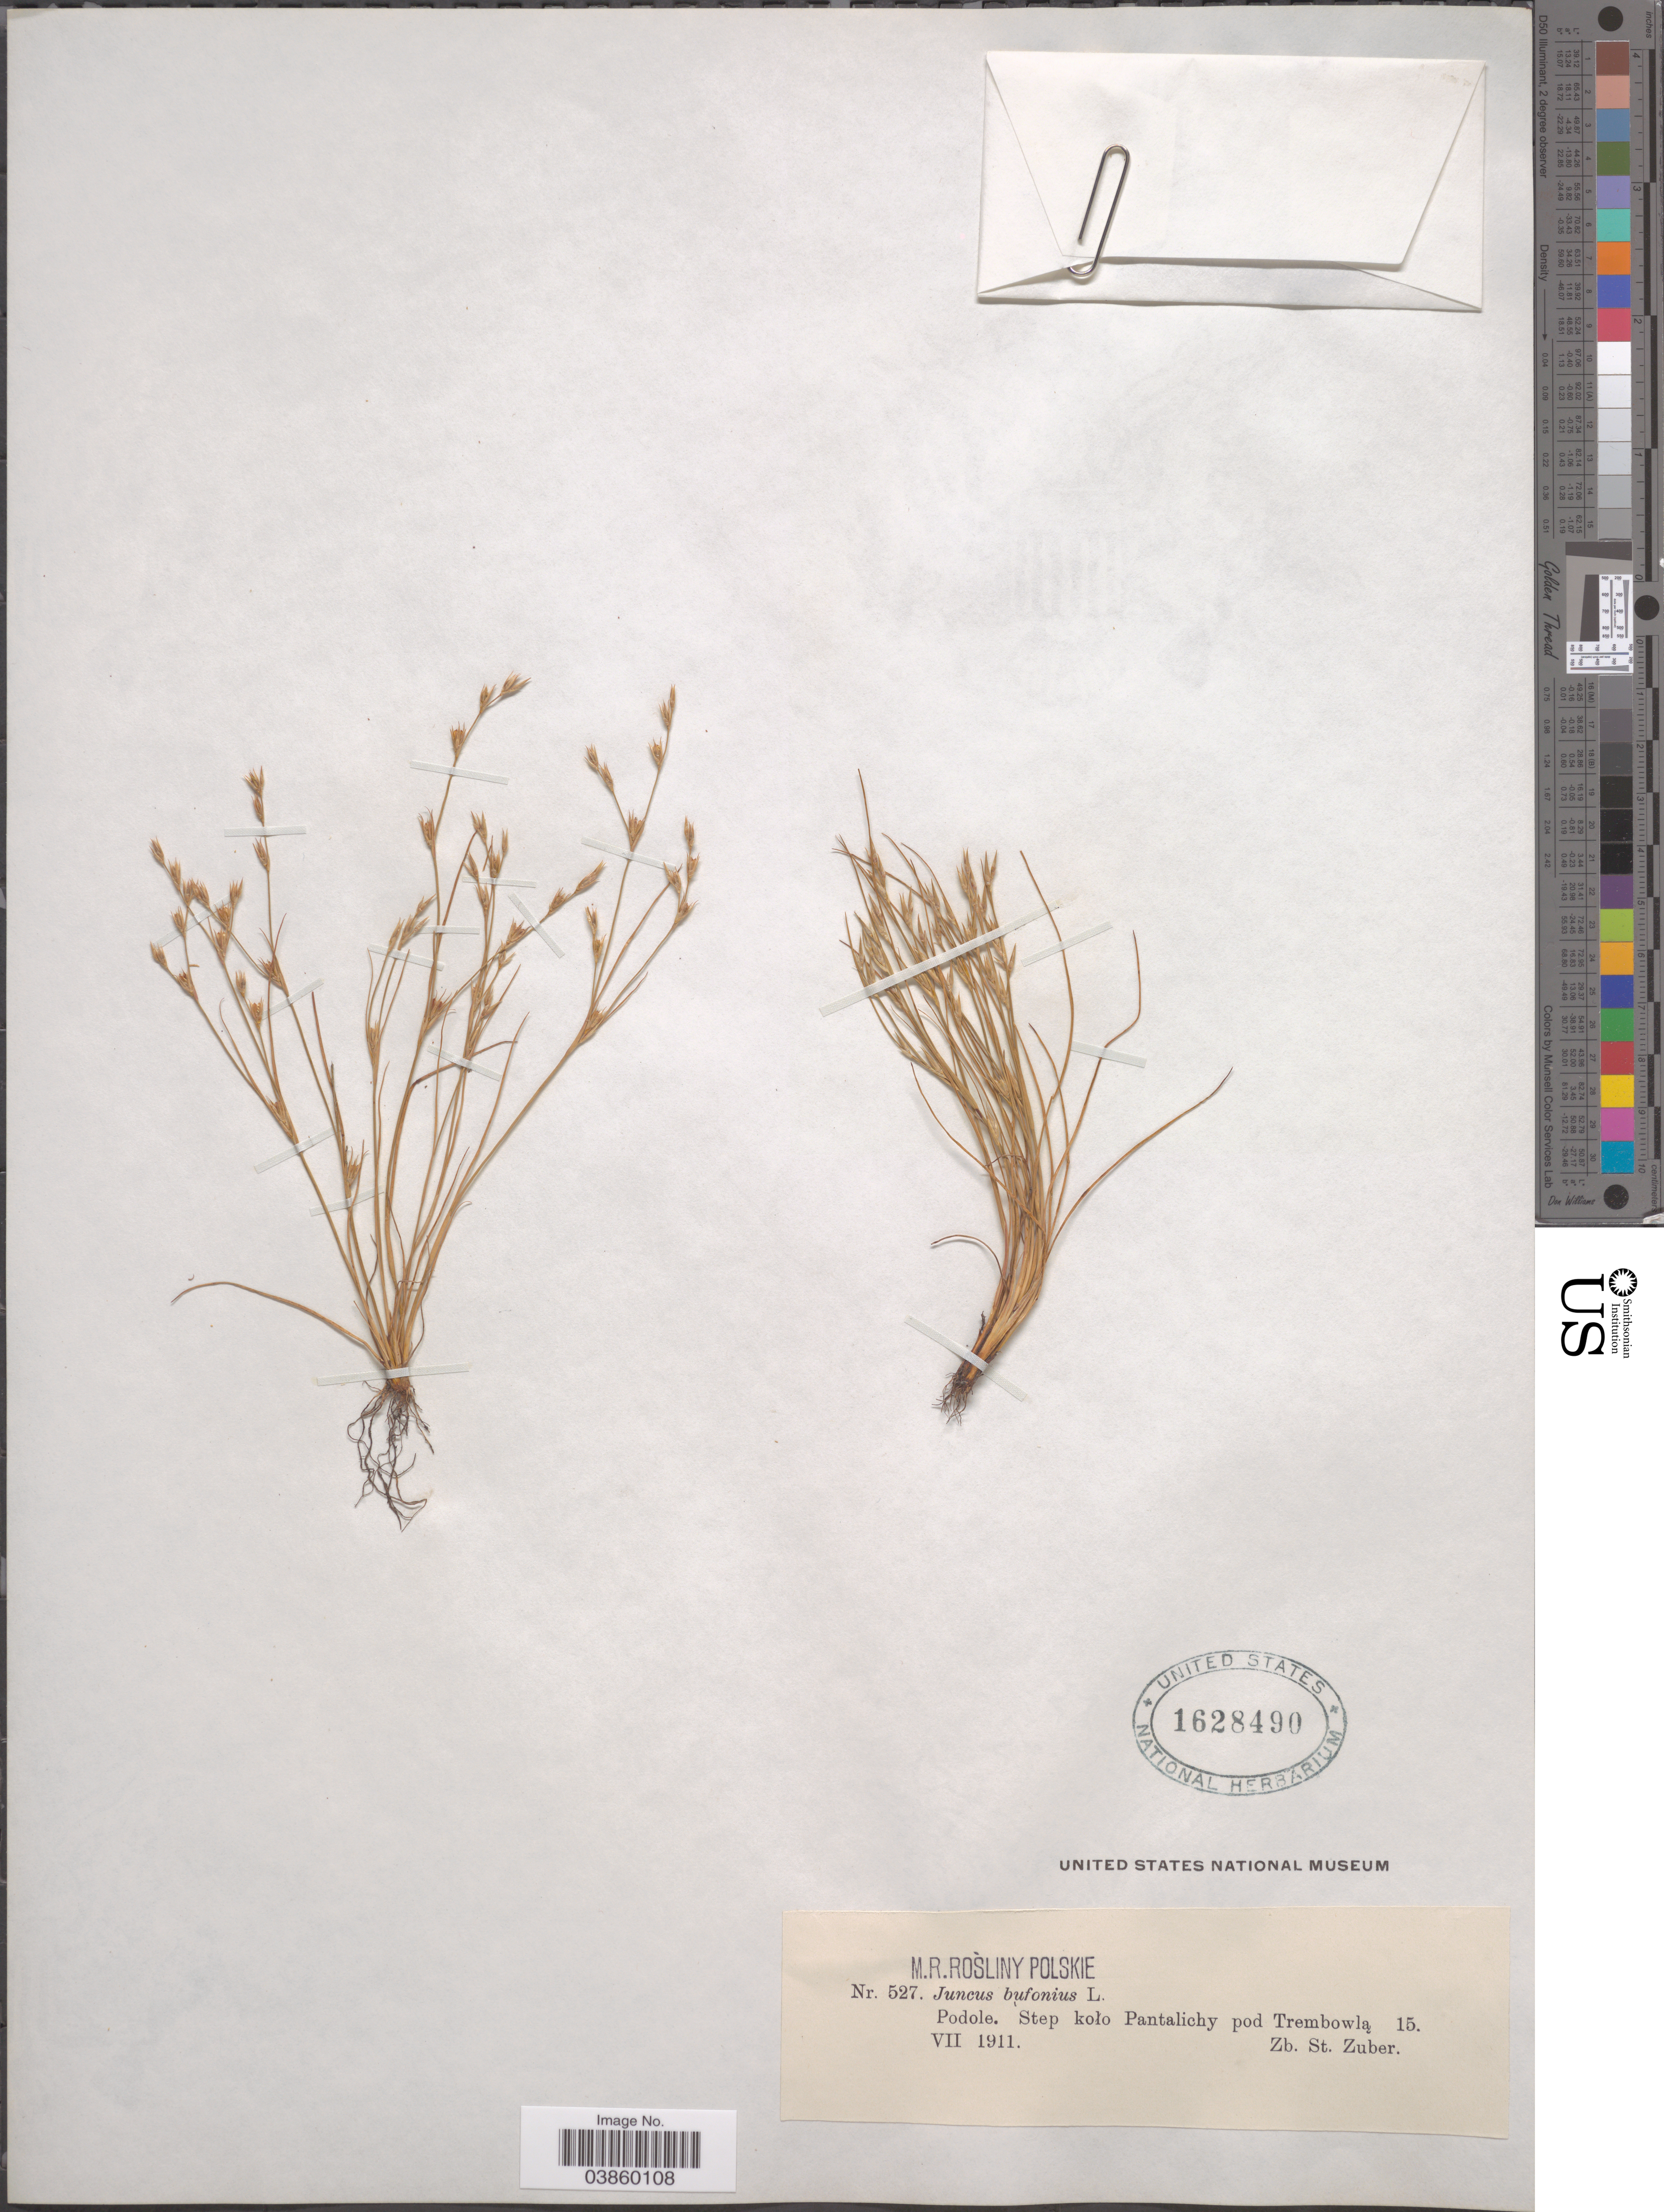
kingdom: Plantae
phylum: Tracheophyta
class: Liliopsida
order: Poales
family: Juncaceae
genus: Juncus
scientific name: Juncus bufonius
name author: L.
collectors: S. Zuber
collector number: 527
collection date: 1911-07-15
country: Ukraine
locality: Podole. Step koło Pantalichy pod Trembowla.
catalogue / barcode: US 1628490